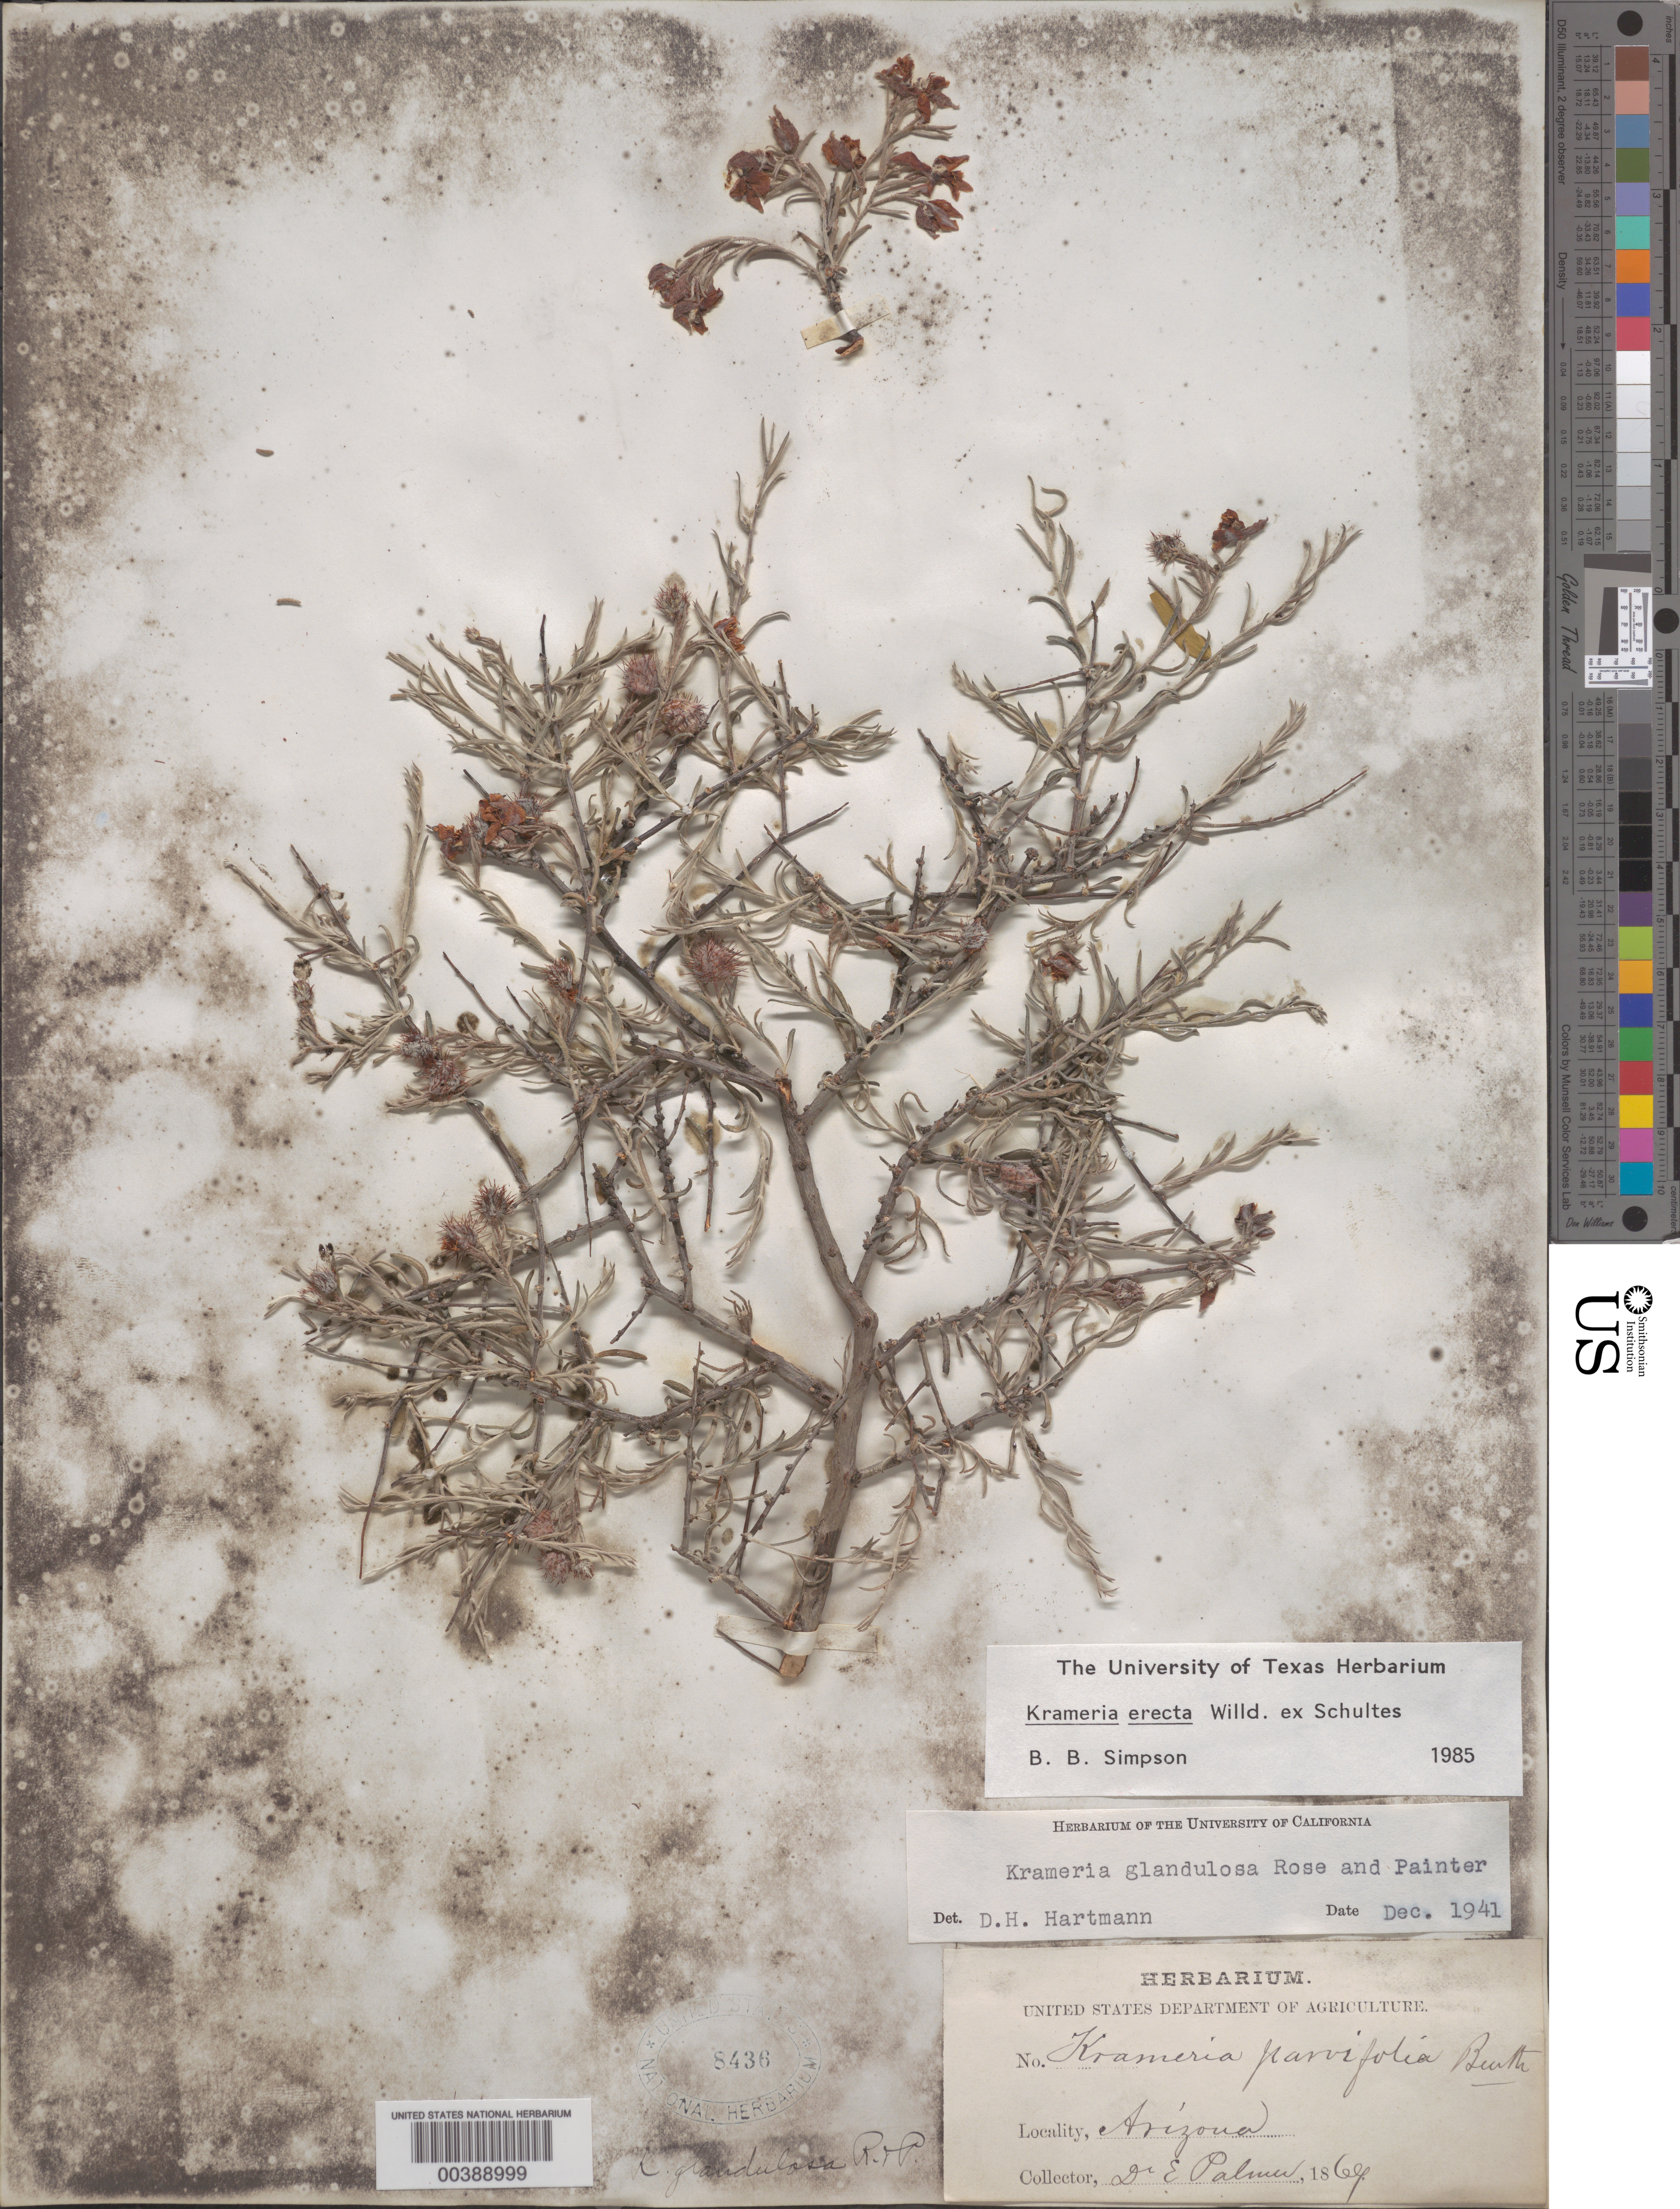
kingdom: Plantae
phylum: Tracheophyta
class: Magnoliopsida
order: Zygophyllales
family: Krameriaceae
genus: Krameria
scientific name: Krameria glandulosa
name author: Rose & J.H. Painter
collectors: E. Palmer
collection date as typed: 1864 or -- -- 1869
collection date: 1864 or 1869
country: United States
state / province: Arizona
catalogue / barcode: US 8436